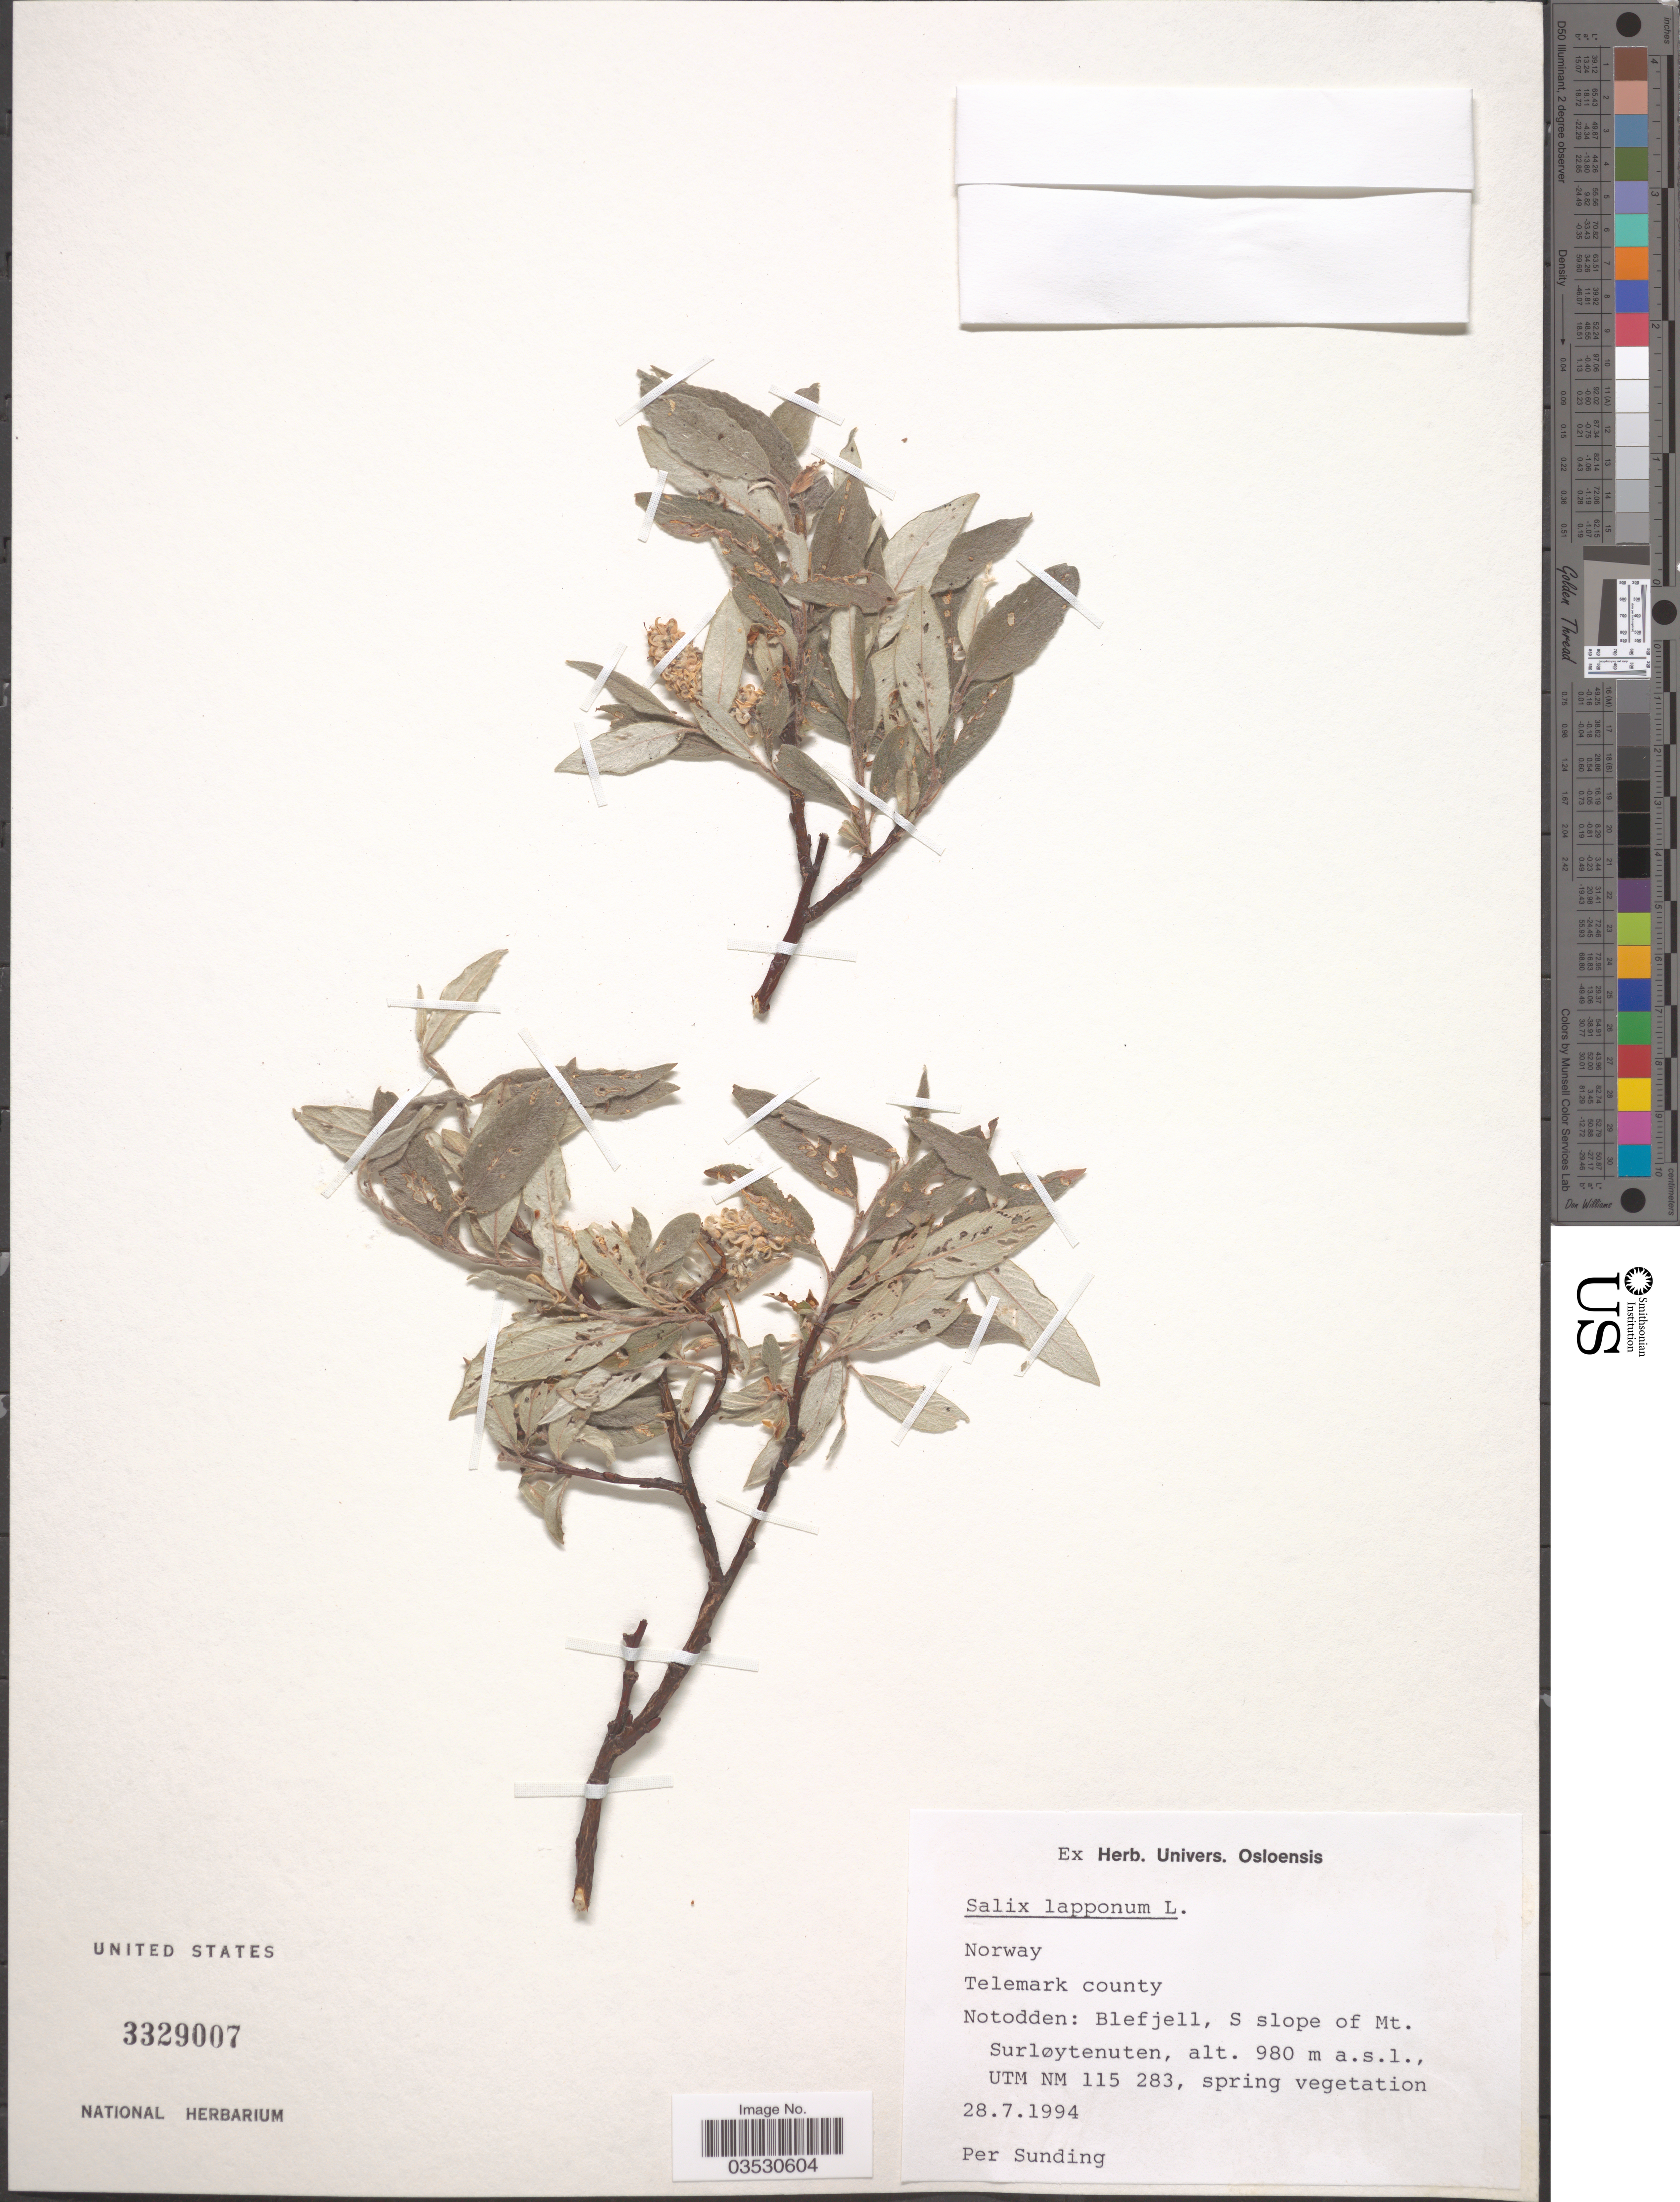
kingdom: Plantae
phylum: Tracheophyta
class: Magnoliopsida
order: Malpighiales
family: Salicaceae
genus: Salix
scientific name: Salix lapponum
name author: L.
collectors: P. O. Sunding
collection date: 1994-07-28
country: Norway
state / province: Telemark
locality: Telemark county. Notodden: Blefjell, S slope of Mt. Surløytenuten. UTM NM 115 283.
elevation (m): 980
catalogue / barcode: US 3329007